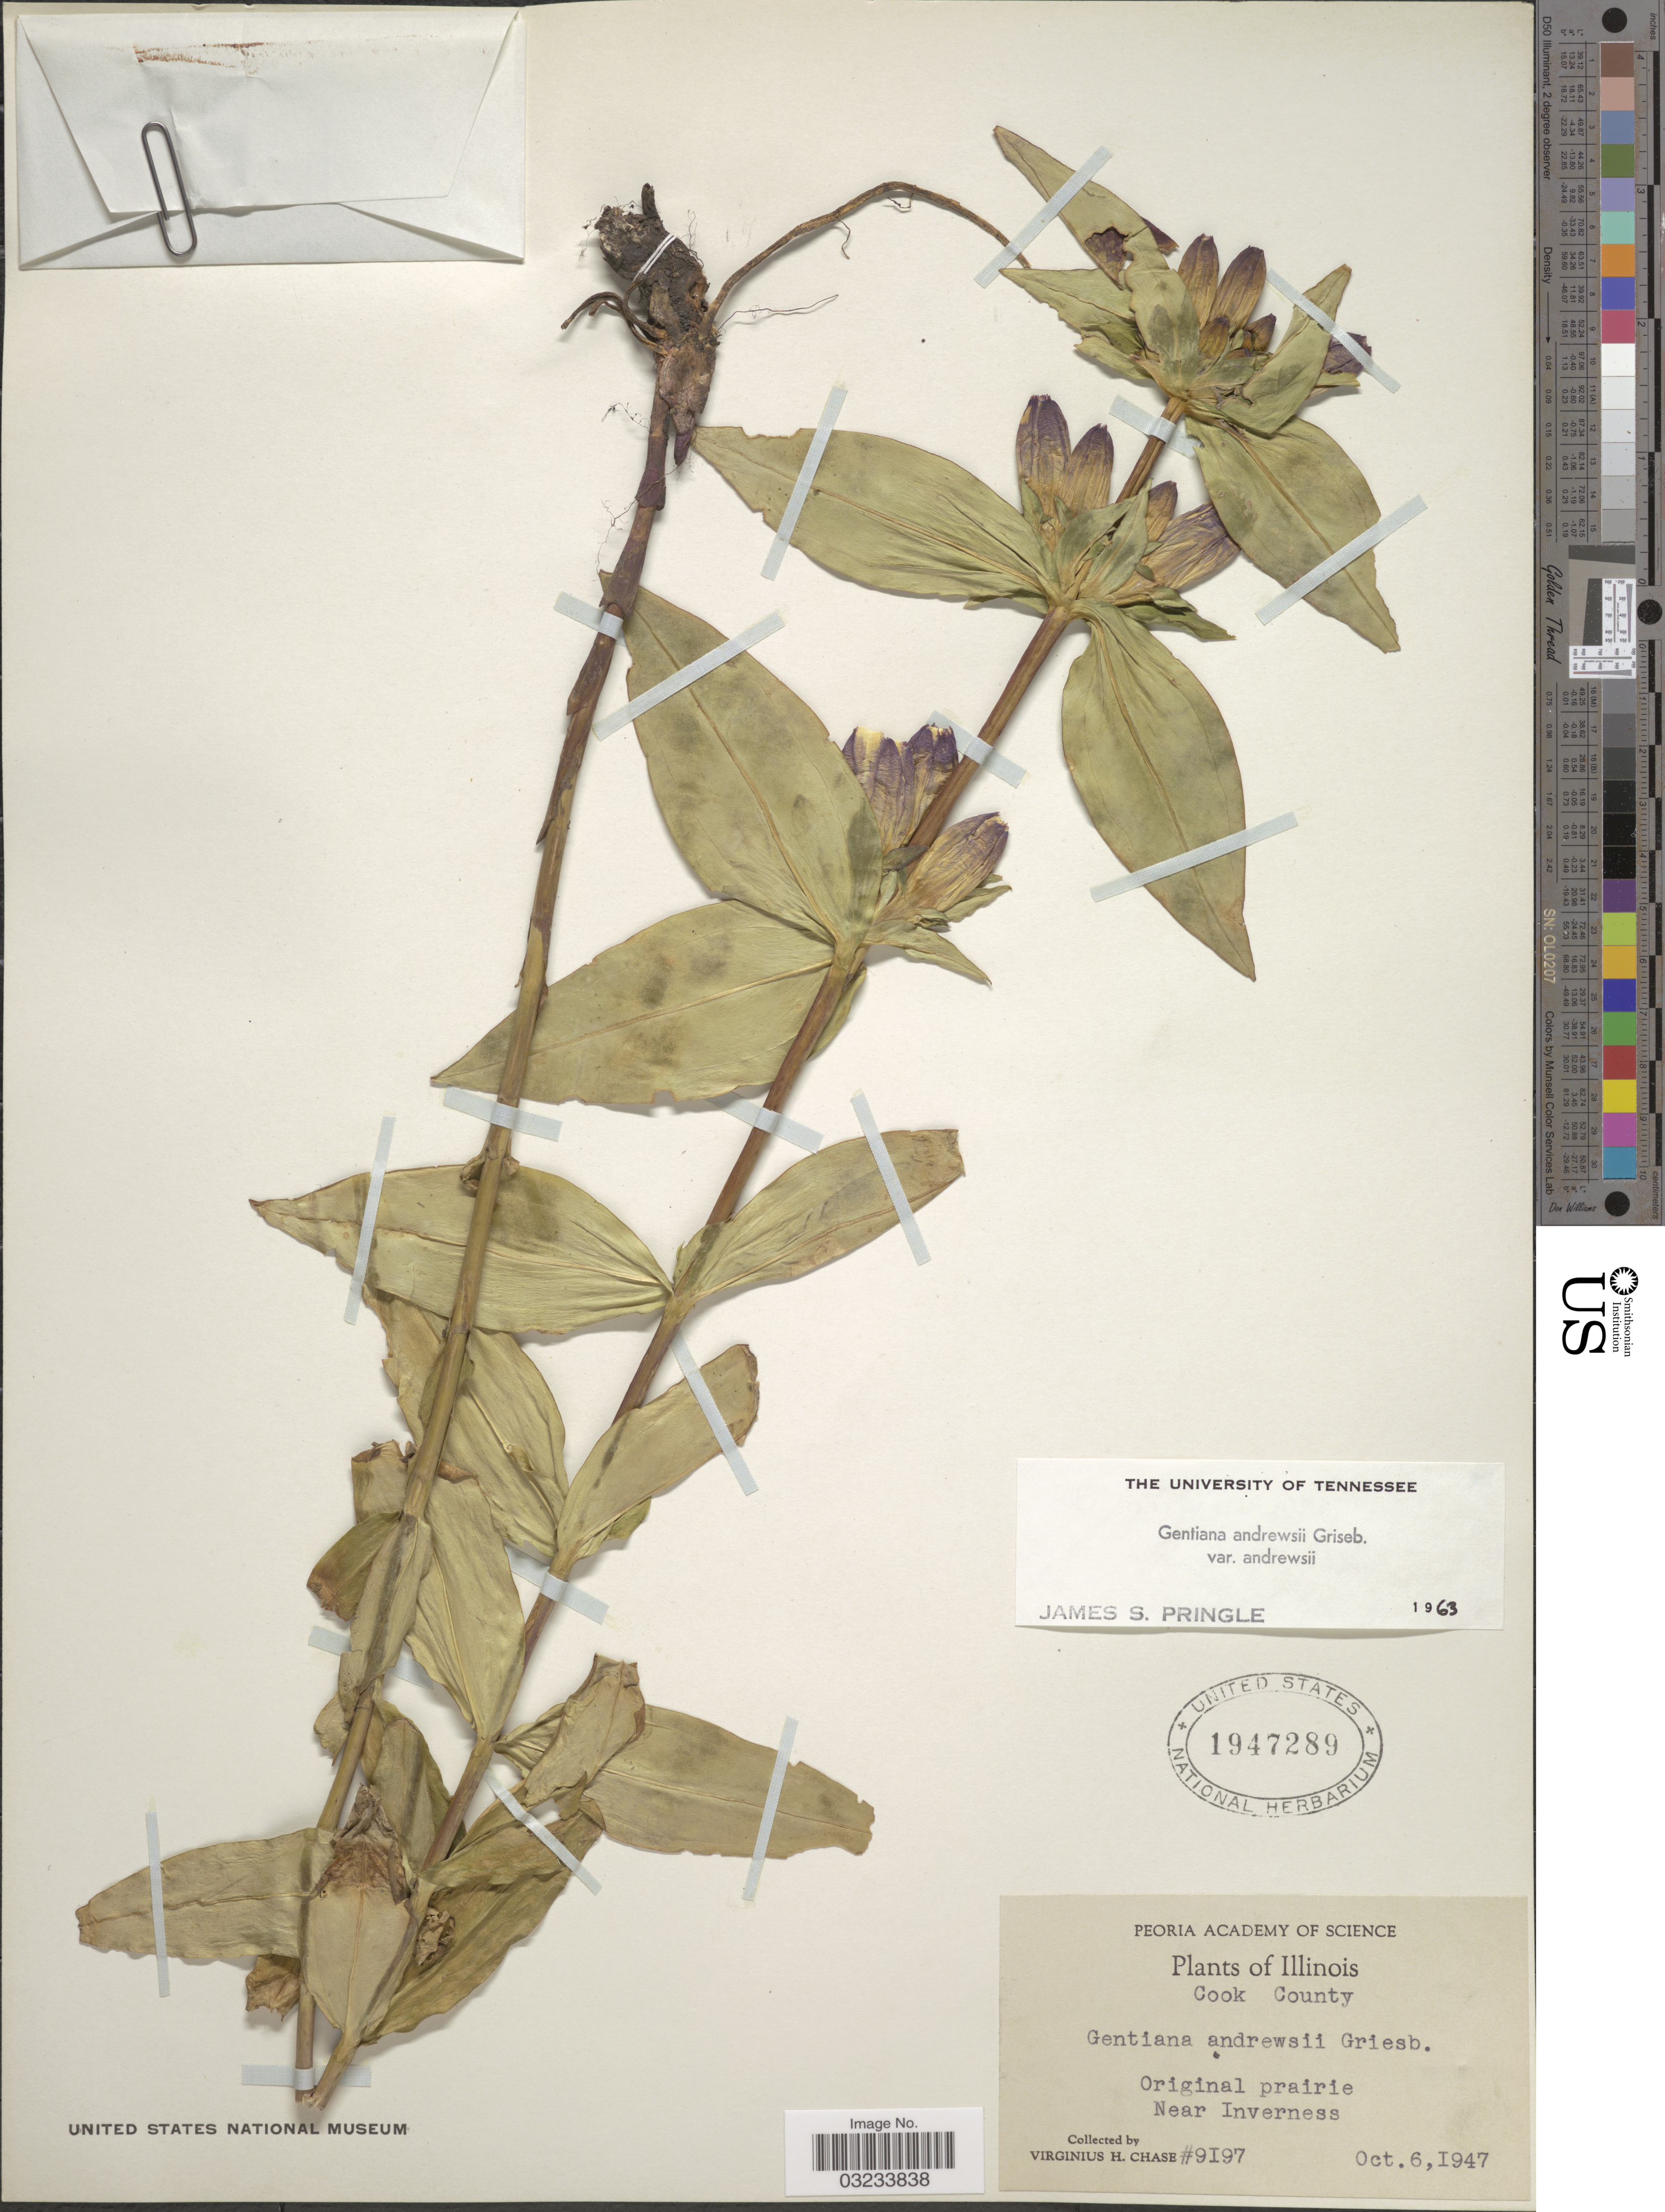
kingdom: Plantae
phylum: Tracheophyta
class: Magnoliopsida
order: Gentianales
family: Gentianaceae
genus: Gentiana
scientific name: Gentiana andrewsii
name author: Griseb.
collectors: V. H. Chase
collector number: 9197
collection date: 1947-10-06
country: United States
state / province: Illinois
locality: Cook County. Near Inverness.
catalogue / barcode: US 1947289